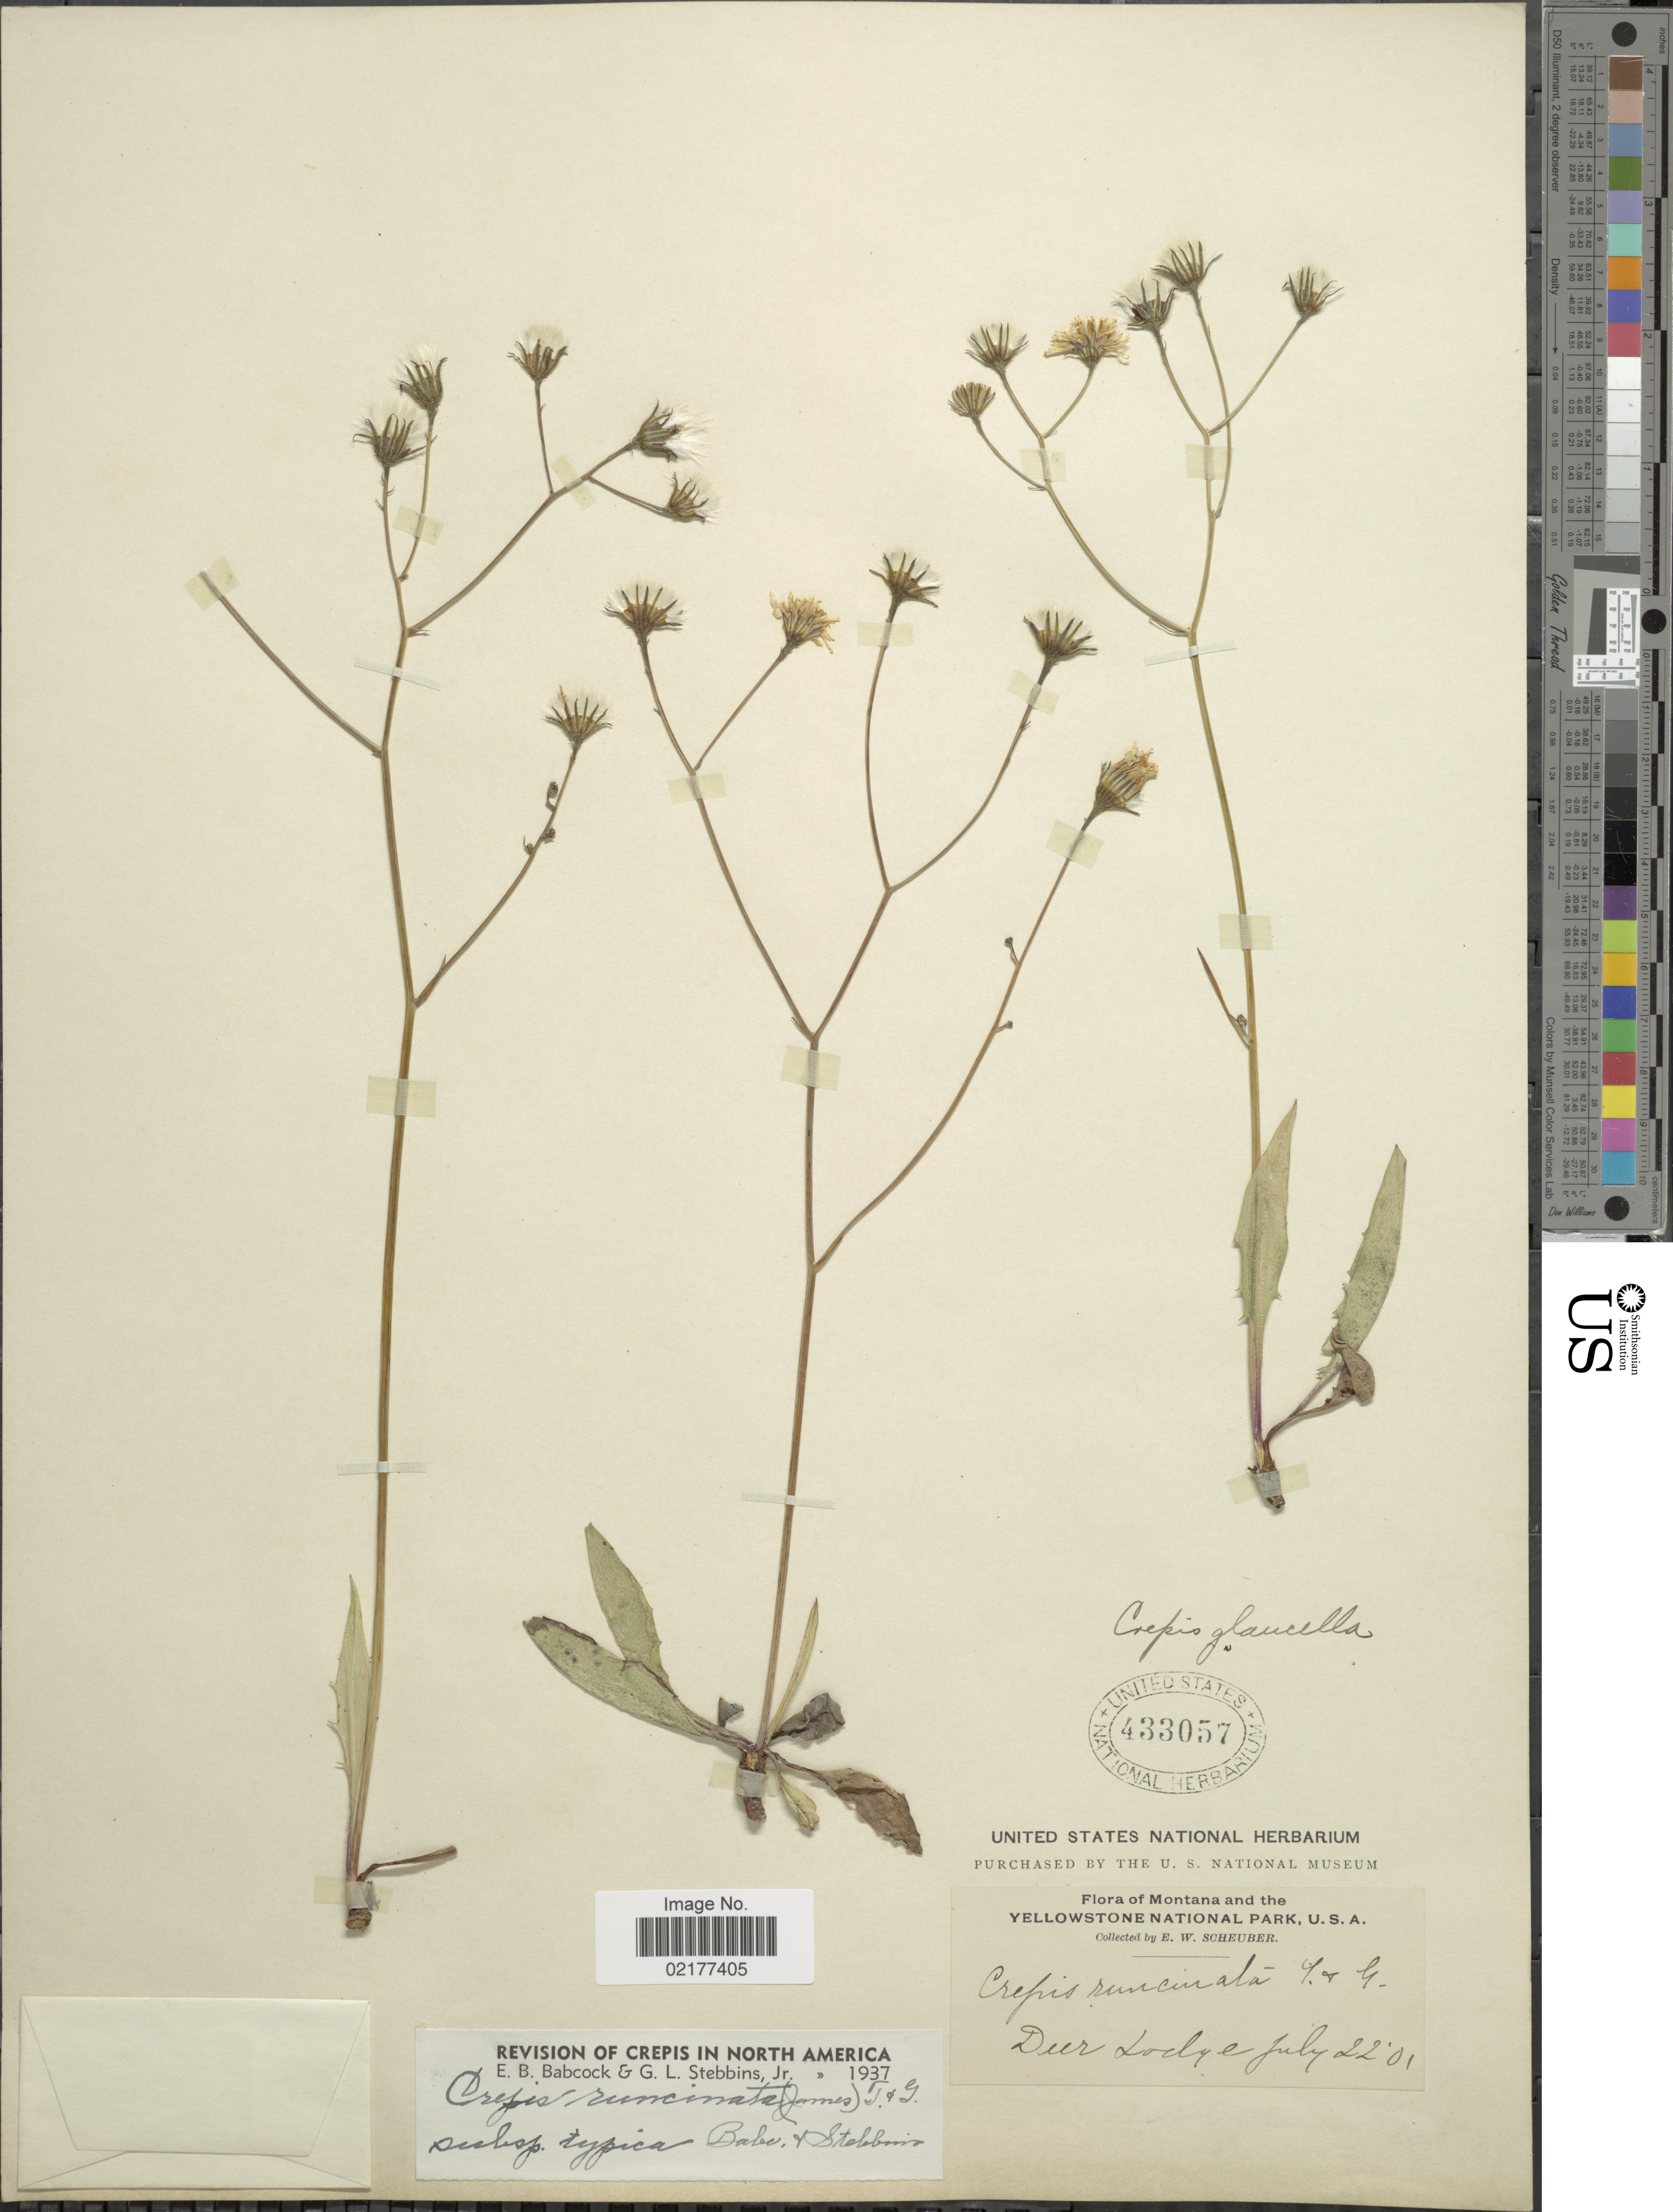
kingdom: Plantae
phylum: Tracheophyta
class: Magnoliopsida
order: Asterales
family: Asteraceae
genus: Crepis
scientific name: Crepis runcinata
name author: Torr. & A. Gray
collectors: E. Scheuber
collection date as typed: Transcribed d/m/y: 22/7/01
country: United States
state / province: Montana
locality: Montana and Yellowstone National Park, Deer Lodge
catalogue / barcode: US 433057